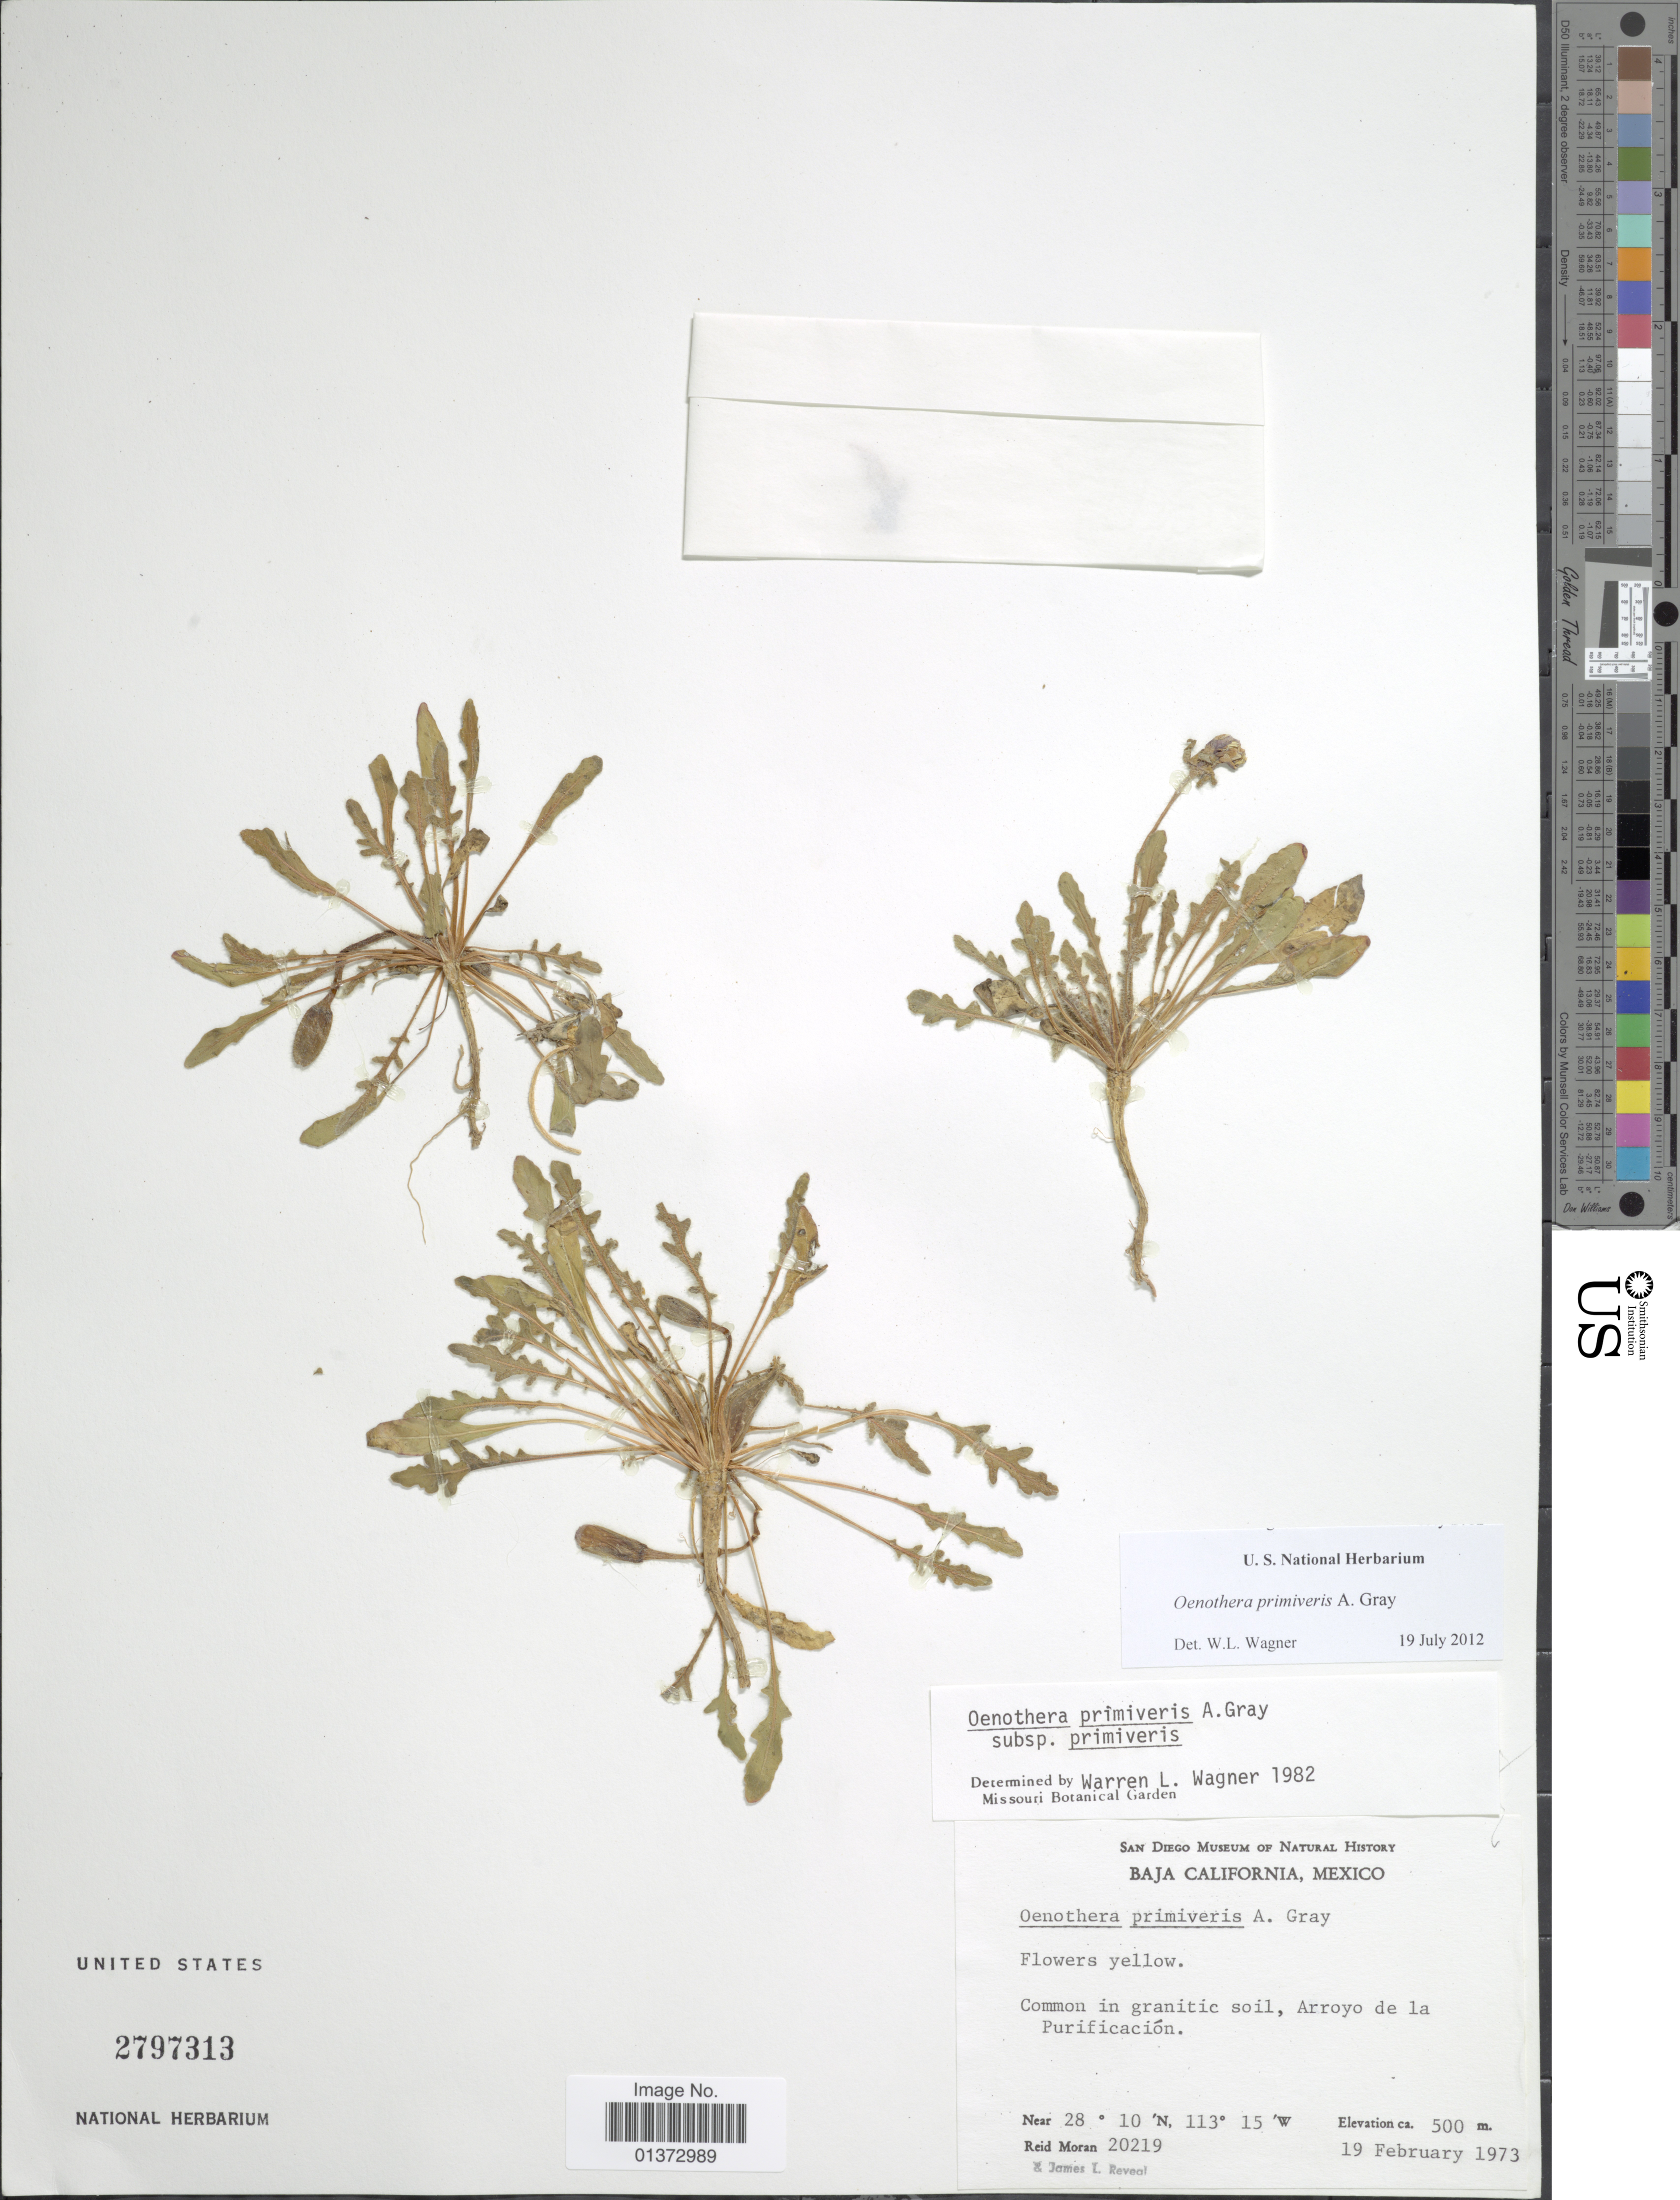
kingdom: Plantae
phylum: Tracheophyta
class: Magnoliopsida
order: Myrtales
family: Onagraceae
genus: Oenothera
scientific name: Oenothera primiveris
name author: A. Gray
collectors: R. Moran & J. L. Reveal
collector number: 20219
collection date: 1973-02-19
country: Mexico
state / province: Baja California Norte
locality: Arroyp de la Purificación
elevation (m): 500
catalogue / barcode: US 2797313